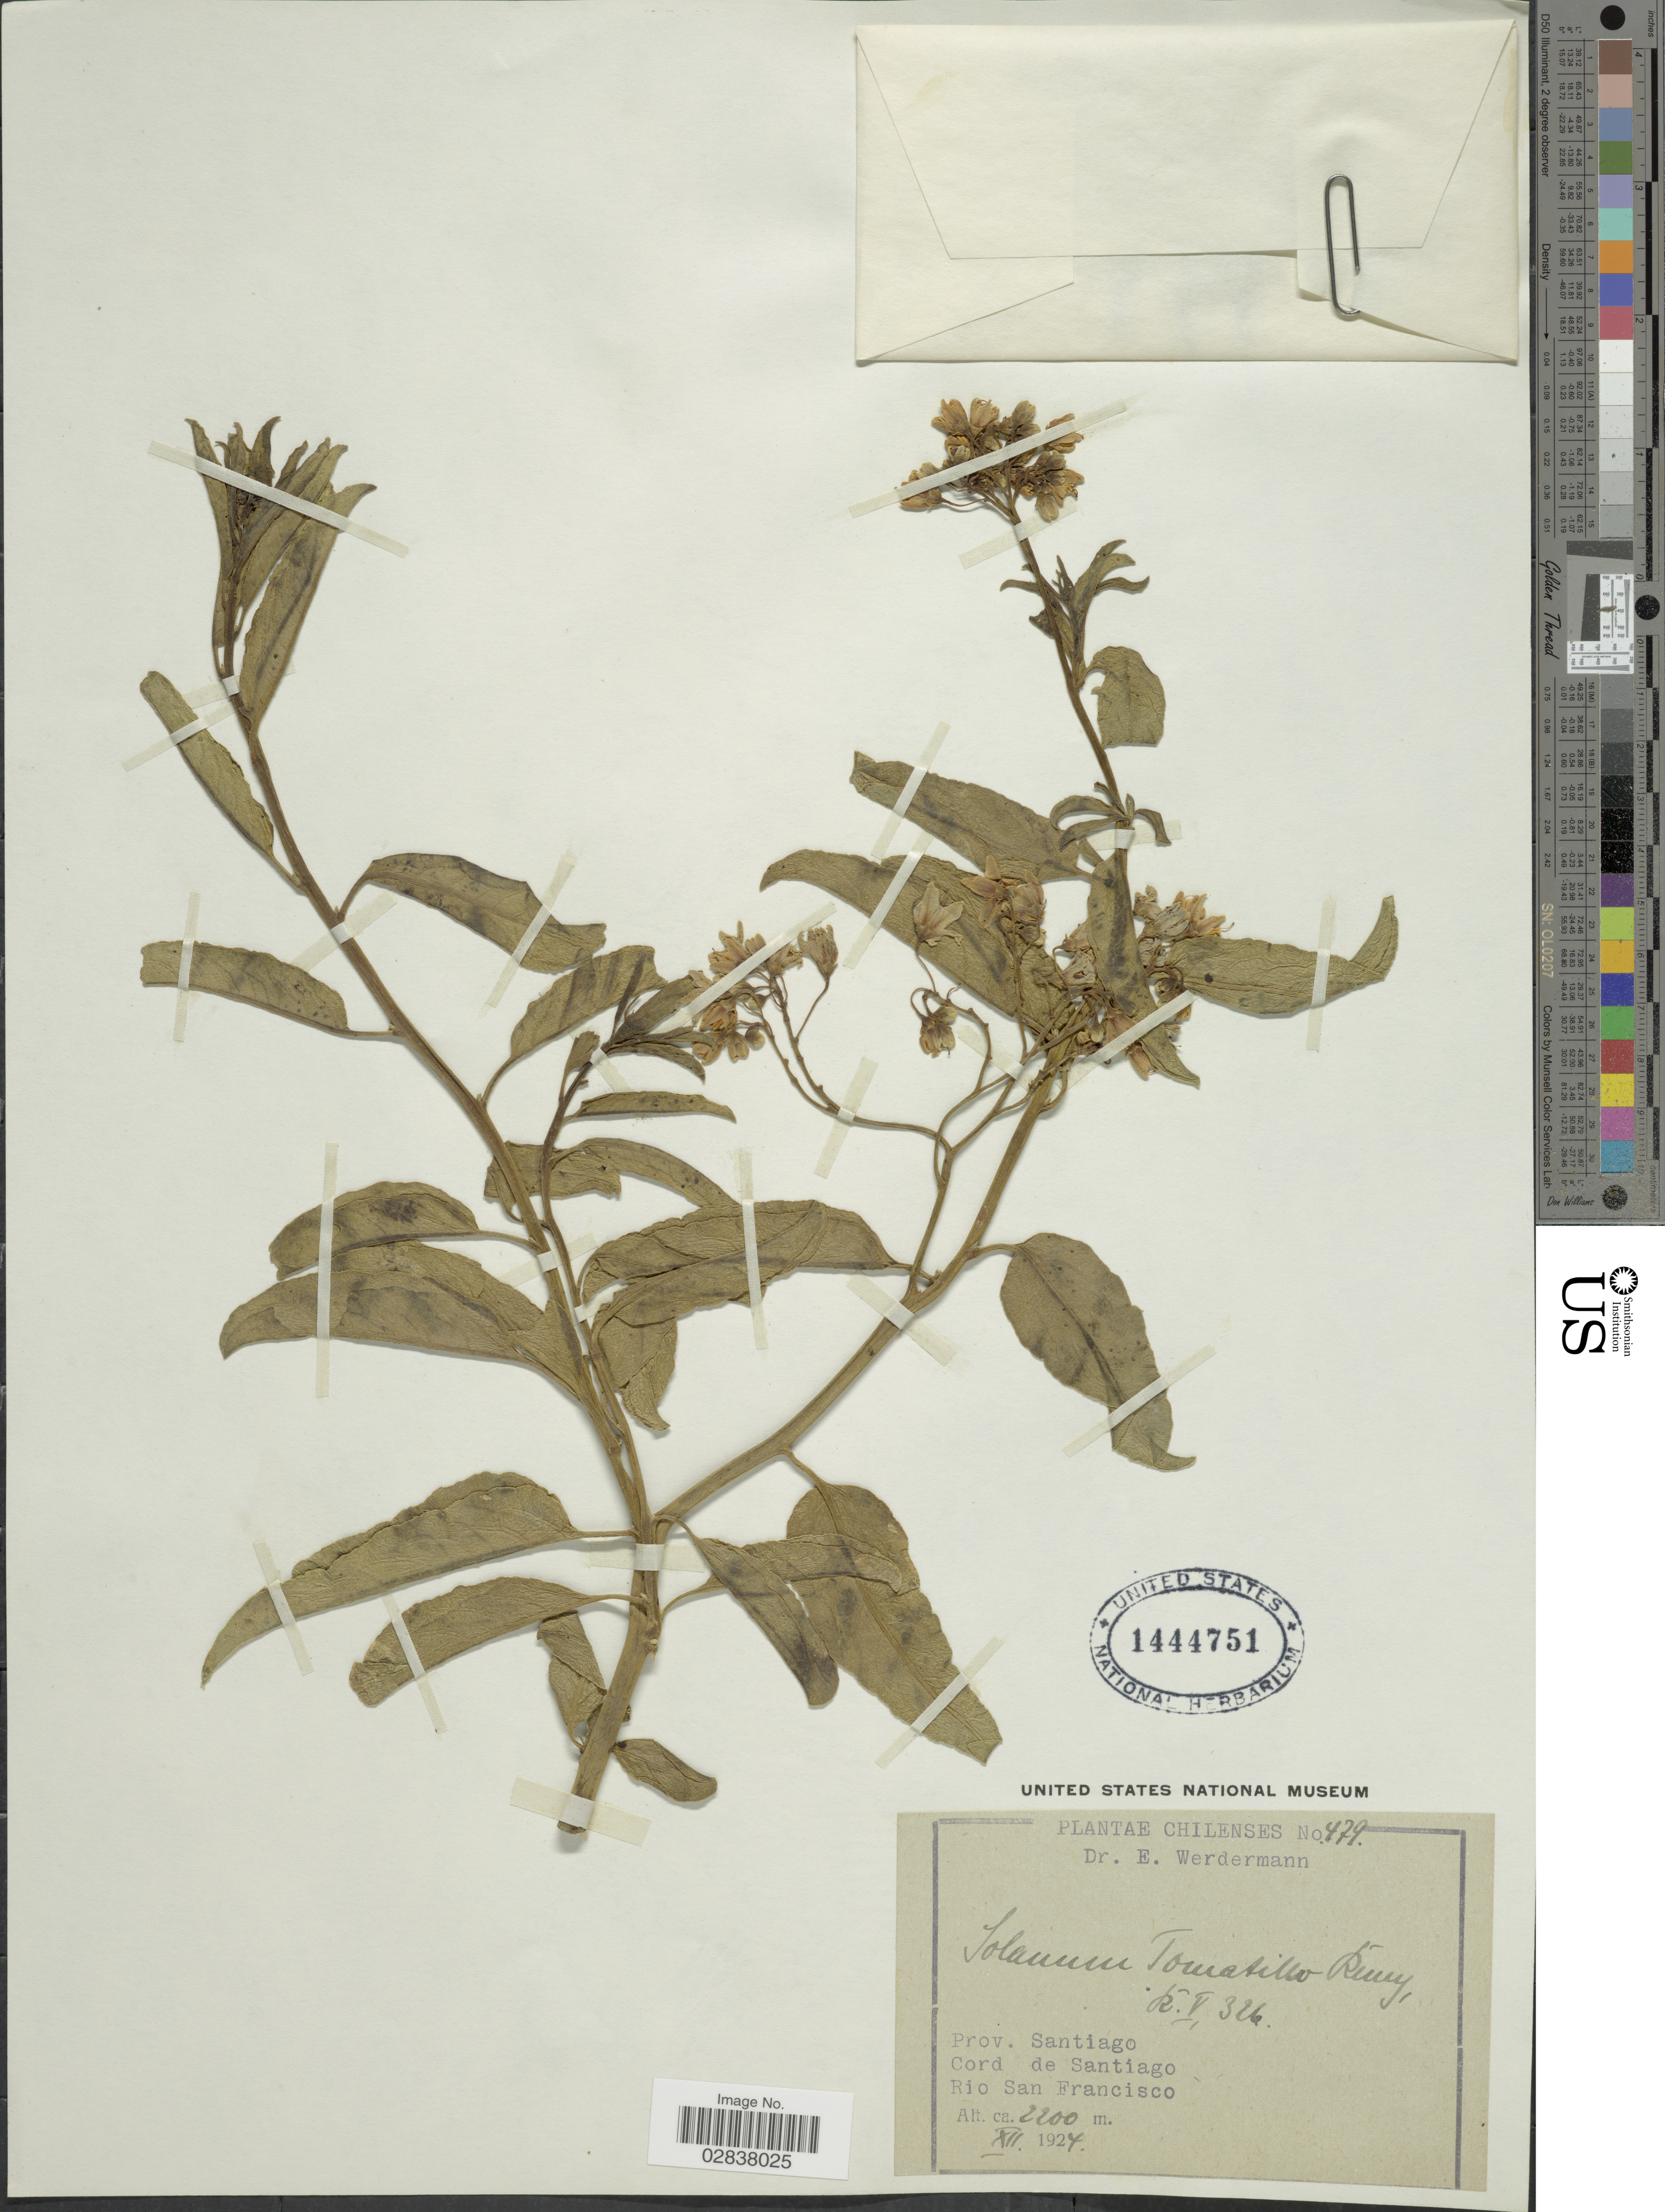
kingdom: Plantae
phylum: Tracheophyta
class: Magnoliopsida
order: Solanales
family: Solanaceae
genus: Solanum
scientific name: Solanum ligustrinum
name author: Lodd.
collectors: E. Werdermann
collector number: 479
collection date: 1924-12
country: Chile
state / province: Región Metropolitana (RM)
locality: Prov. Santiago, Cord de Santiago, Rio San Francisco.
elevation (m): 2200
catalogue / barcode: US 1444751